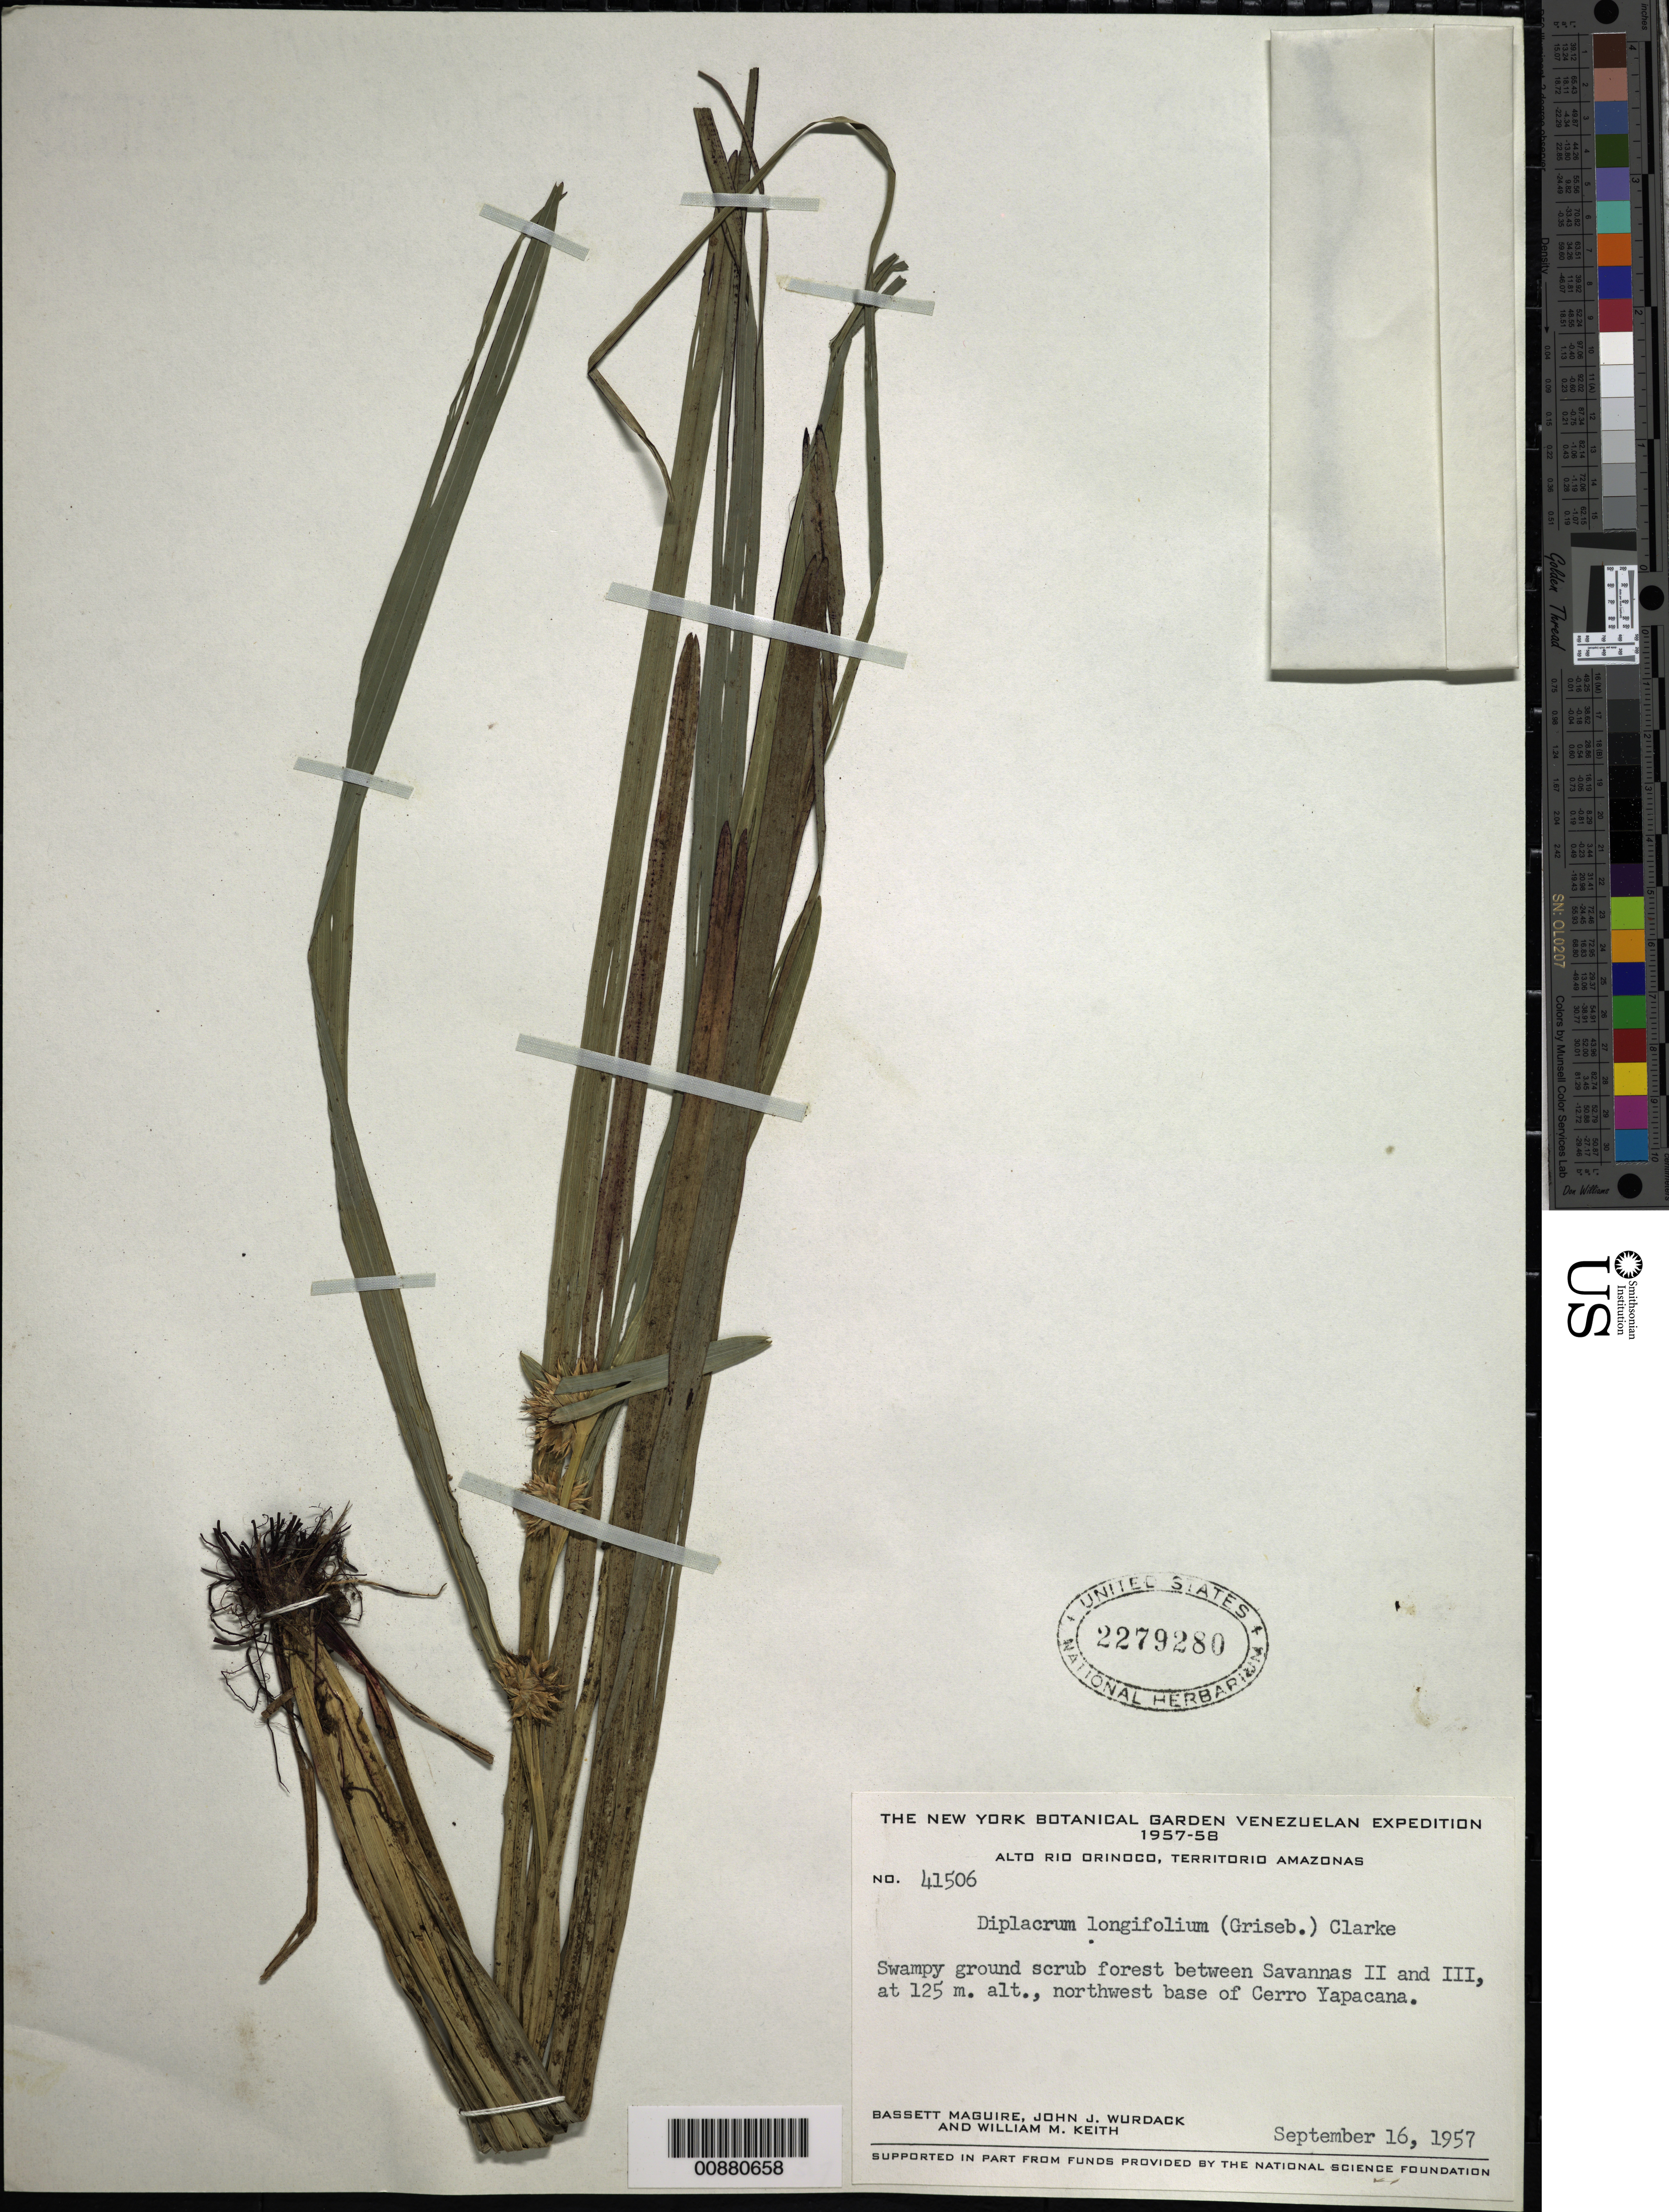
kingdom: Plantae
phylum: Tracheophyta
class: Liliopsida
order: Poales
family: Cyperaceae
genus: Diplacrum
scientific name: Diplacrum guianense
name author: (Nees) T. Koyama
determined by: Strong, Mark T., (BOT), Smithsonian Institution - National Museum of Natural History (UNITED STATES)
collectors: B. Maguire, J. J. Wurdack & W. Keith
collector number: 41506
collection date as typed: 16-Sep-57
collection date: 1957-09-16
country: Venezuela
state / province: Amazonas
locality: Alto Río Orinoco, Cerro Yapacána, NW base, Savanna II-III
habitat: Swampy ground scrub forest between savannas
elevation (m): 125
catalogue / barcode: US 2279280